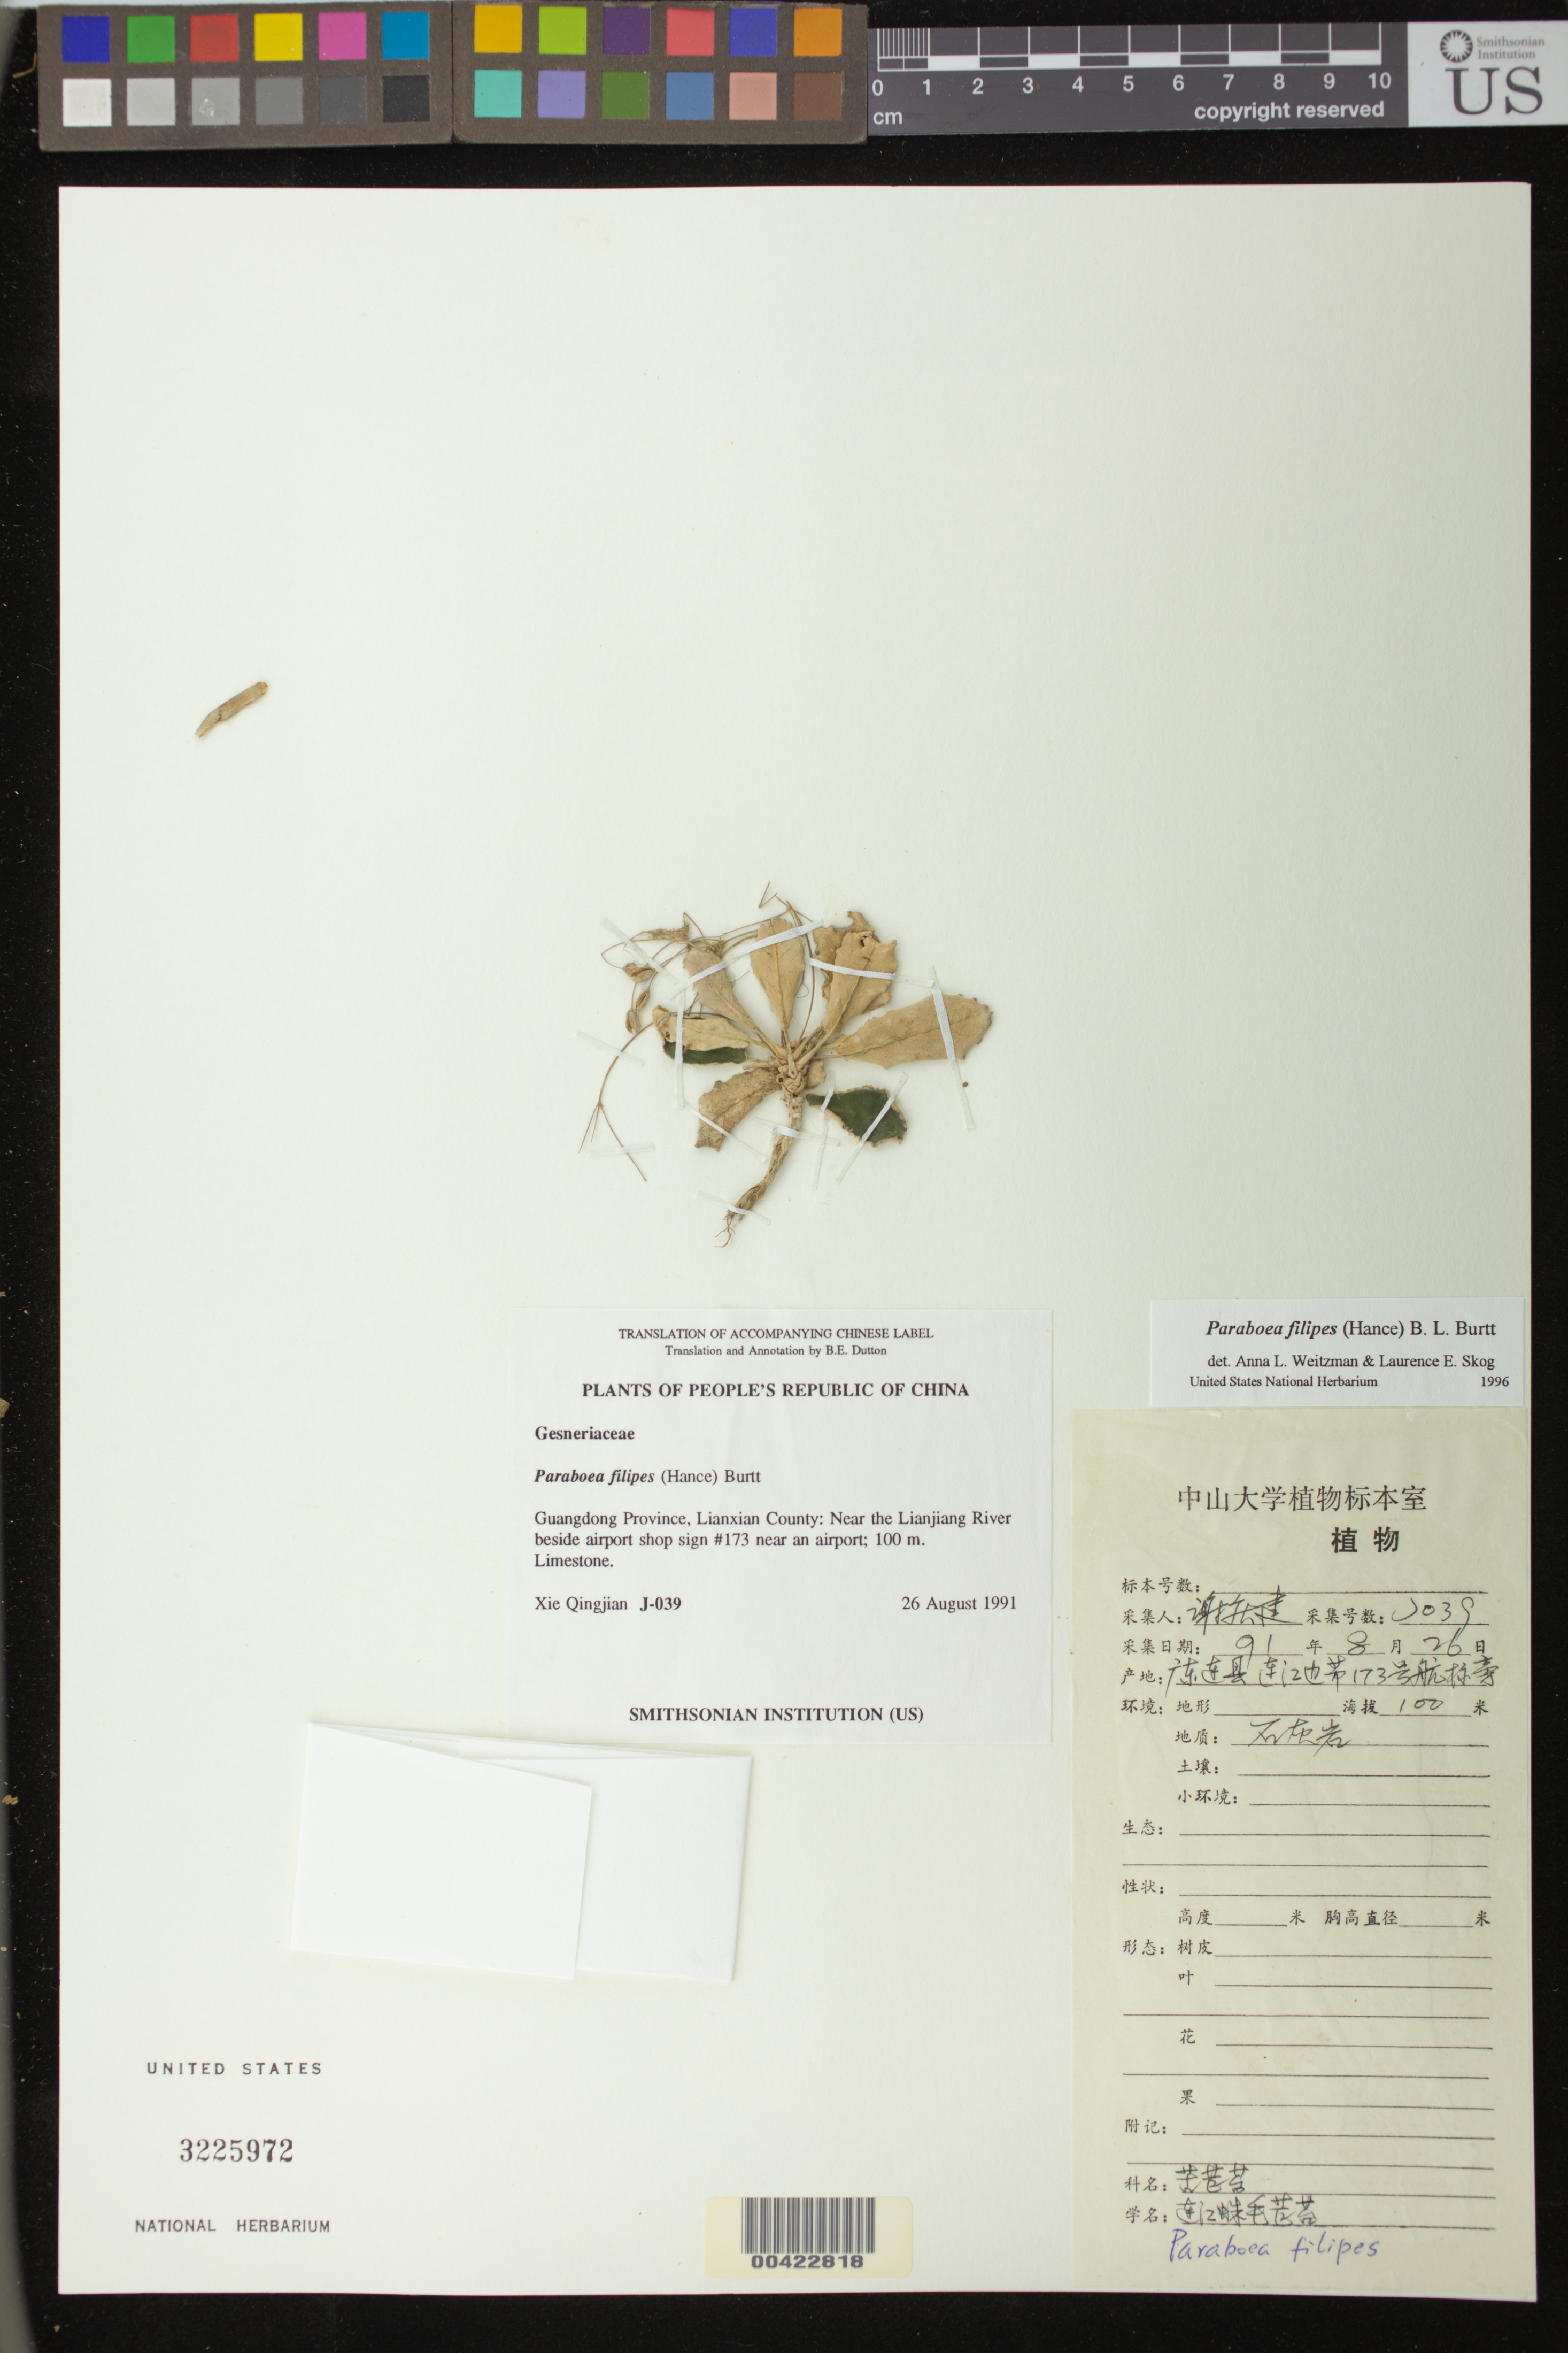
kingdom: Plantae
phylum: Tracheophyta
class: Magnoliopsida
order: Lamiales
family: Gesneriaceae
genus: Paraboea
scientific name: Paraboea filipes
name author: (Hance) B.L. Burtt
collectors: Q. Xie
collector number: J-039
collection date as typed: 26 Aug 1991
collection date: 1991-08-26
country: China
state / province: Guangdong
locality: Lianxian co., Near lianjiang river near airport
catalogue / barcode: US 3225972